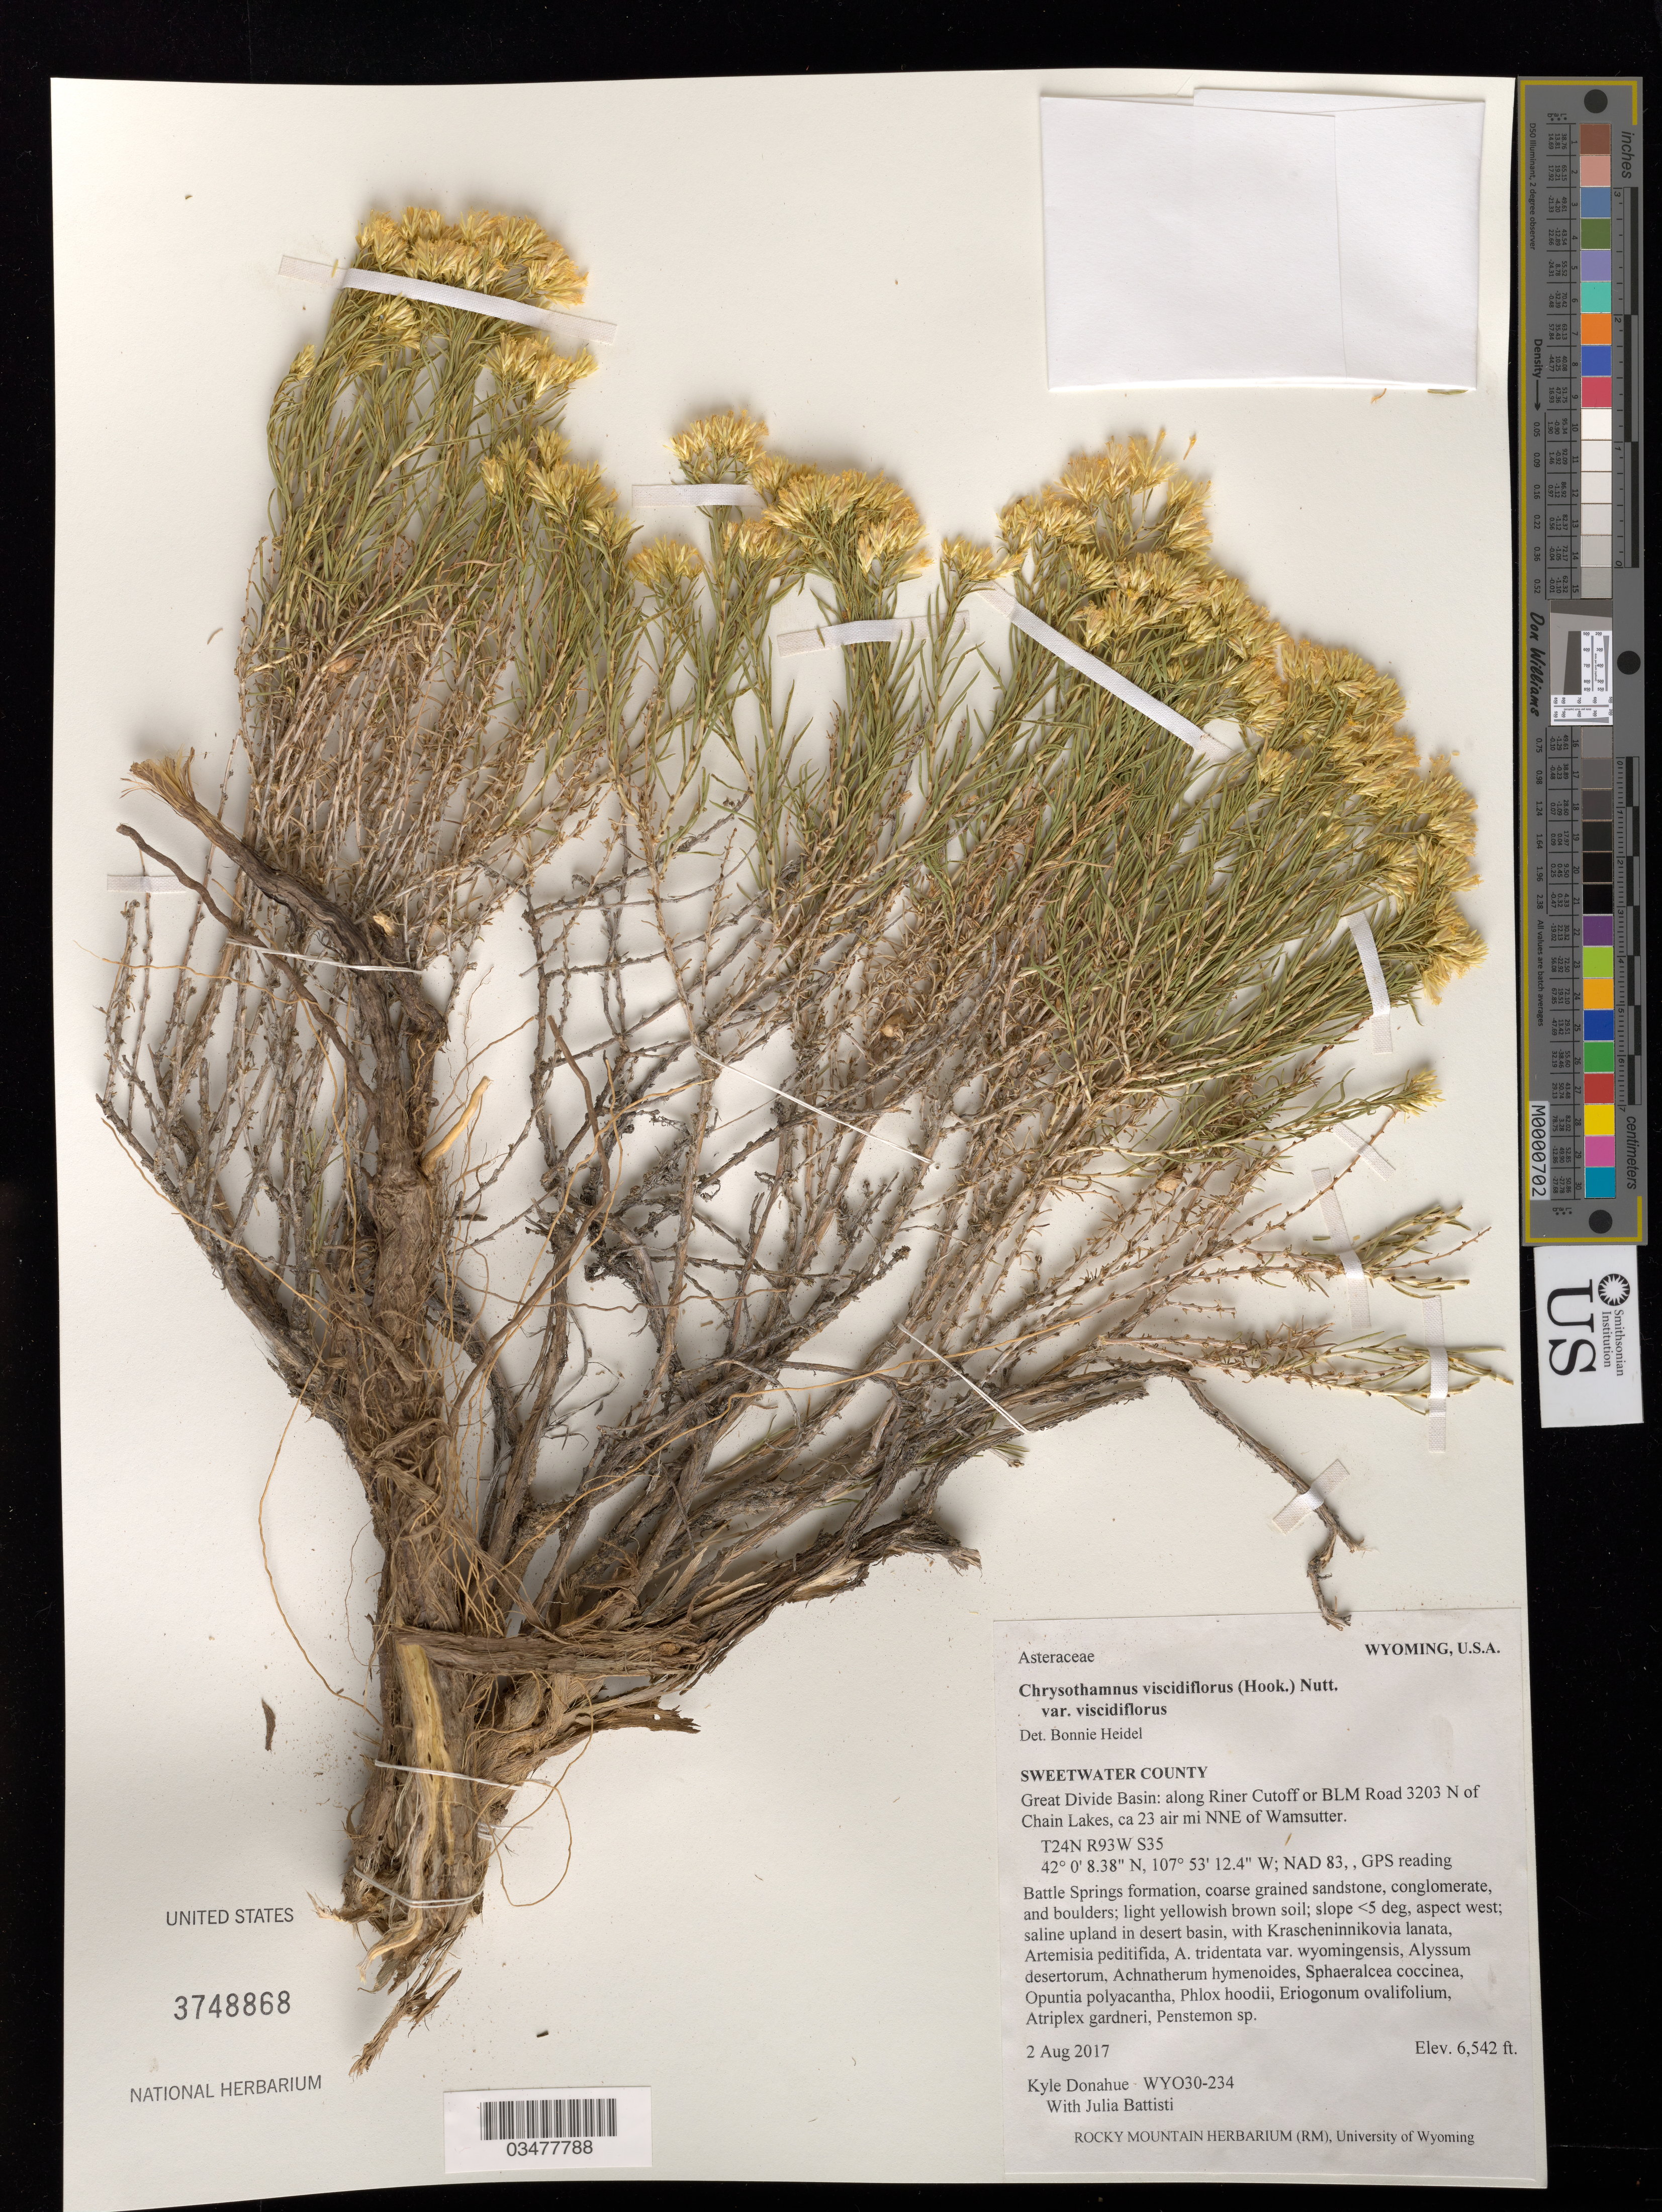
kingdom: Plantae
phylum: Tracheophyta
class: Magnoliopsida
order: Asterales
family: Asteraceae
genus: Chrysothamnus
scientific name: Chrysothamnus viscidiflorus var. viscidiflorus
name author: (Hook.) Nutt.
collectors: K. Donahue & J. Battisti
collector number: WY030-234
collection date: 2017-08-02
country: United States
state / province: Wyoming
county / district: Sweetwater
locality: Riner Cutoff. N of Chain Lakes, 23 air mi. NNE of Wamsutter. T23 R93 S35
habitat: Saline upland. With Artemisia peditifida, Phlox hoodii, Penstemon sp., etc.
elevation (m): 1994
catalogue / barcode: US 3748868